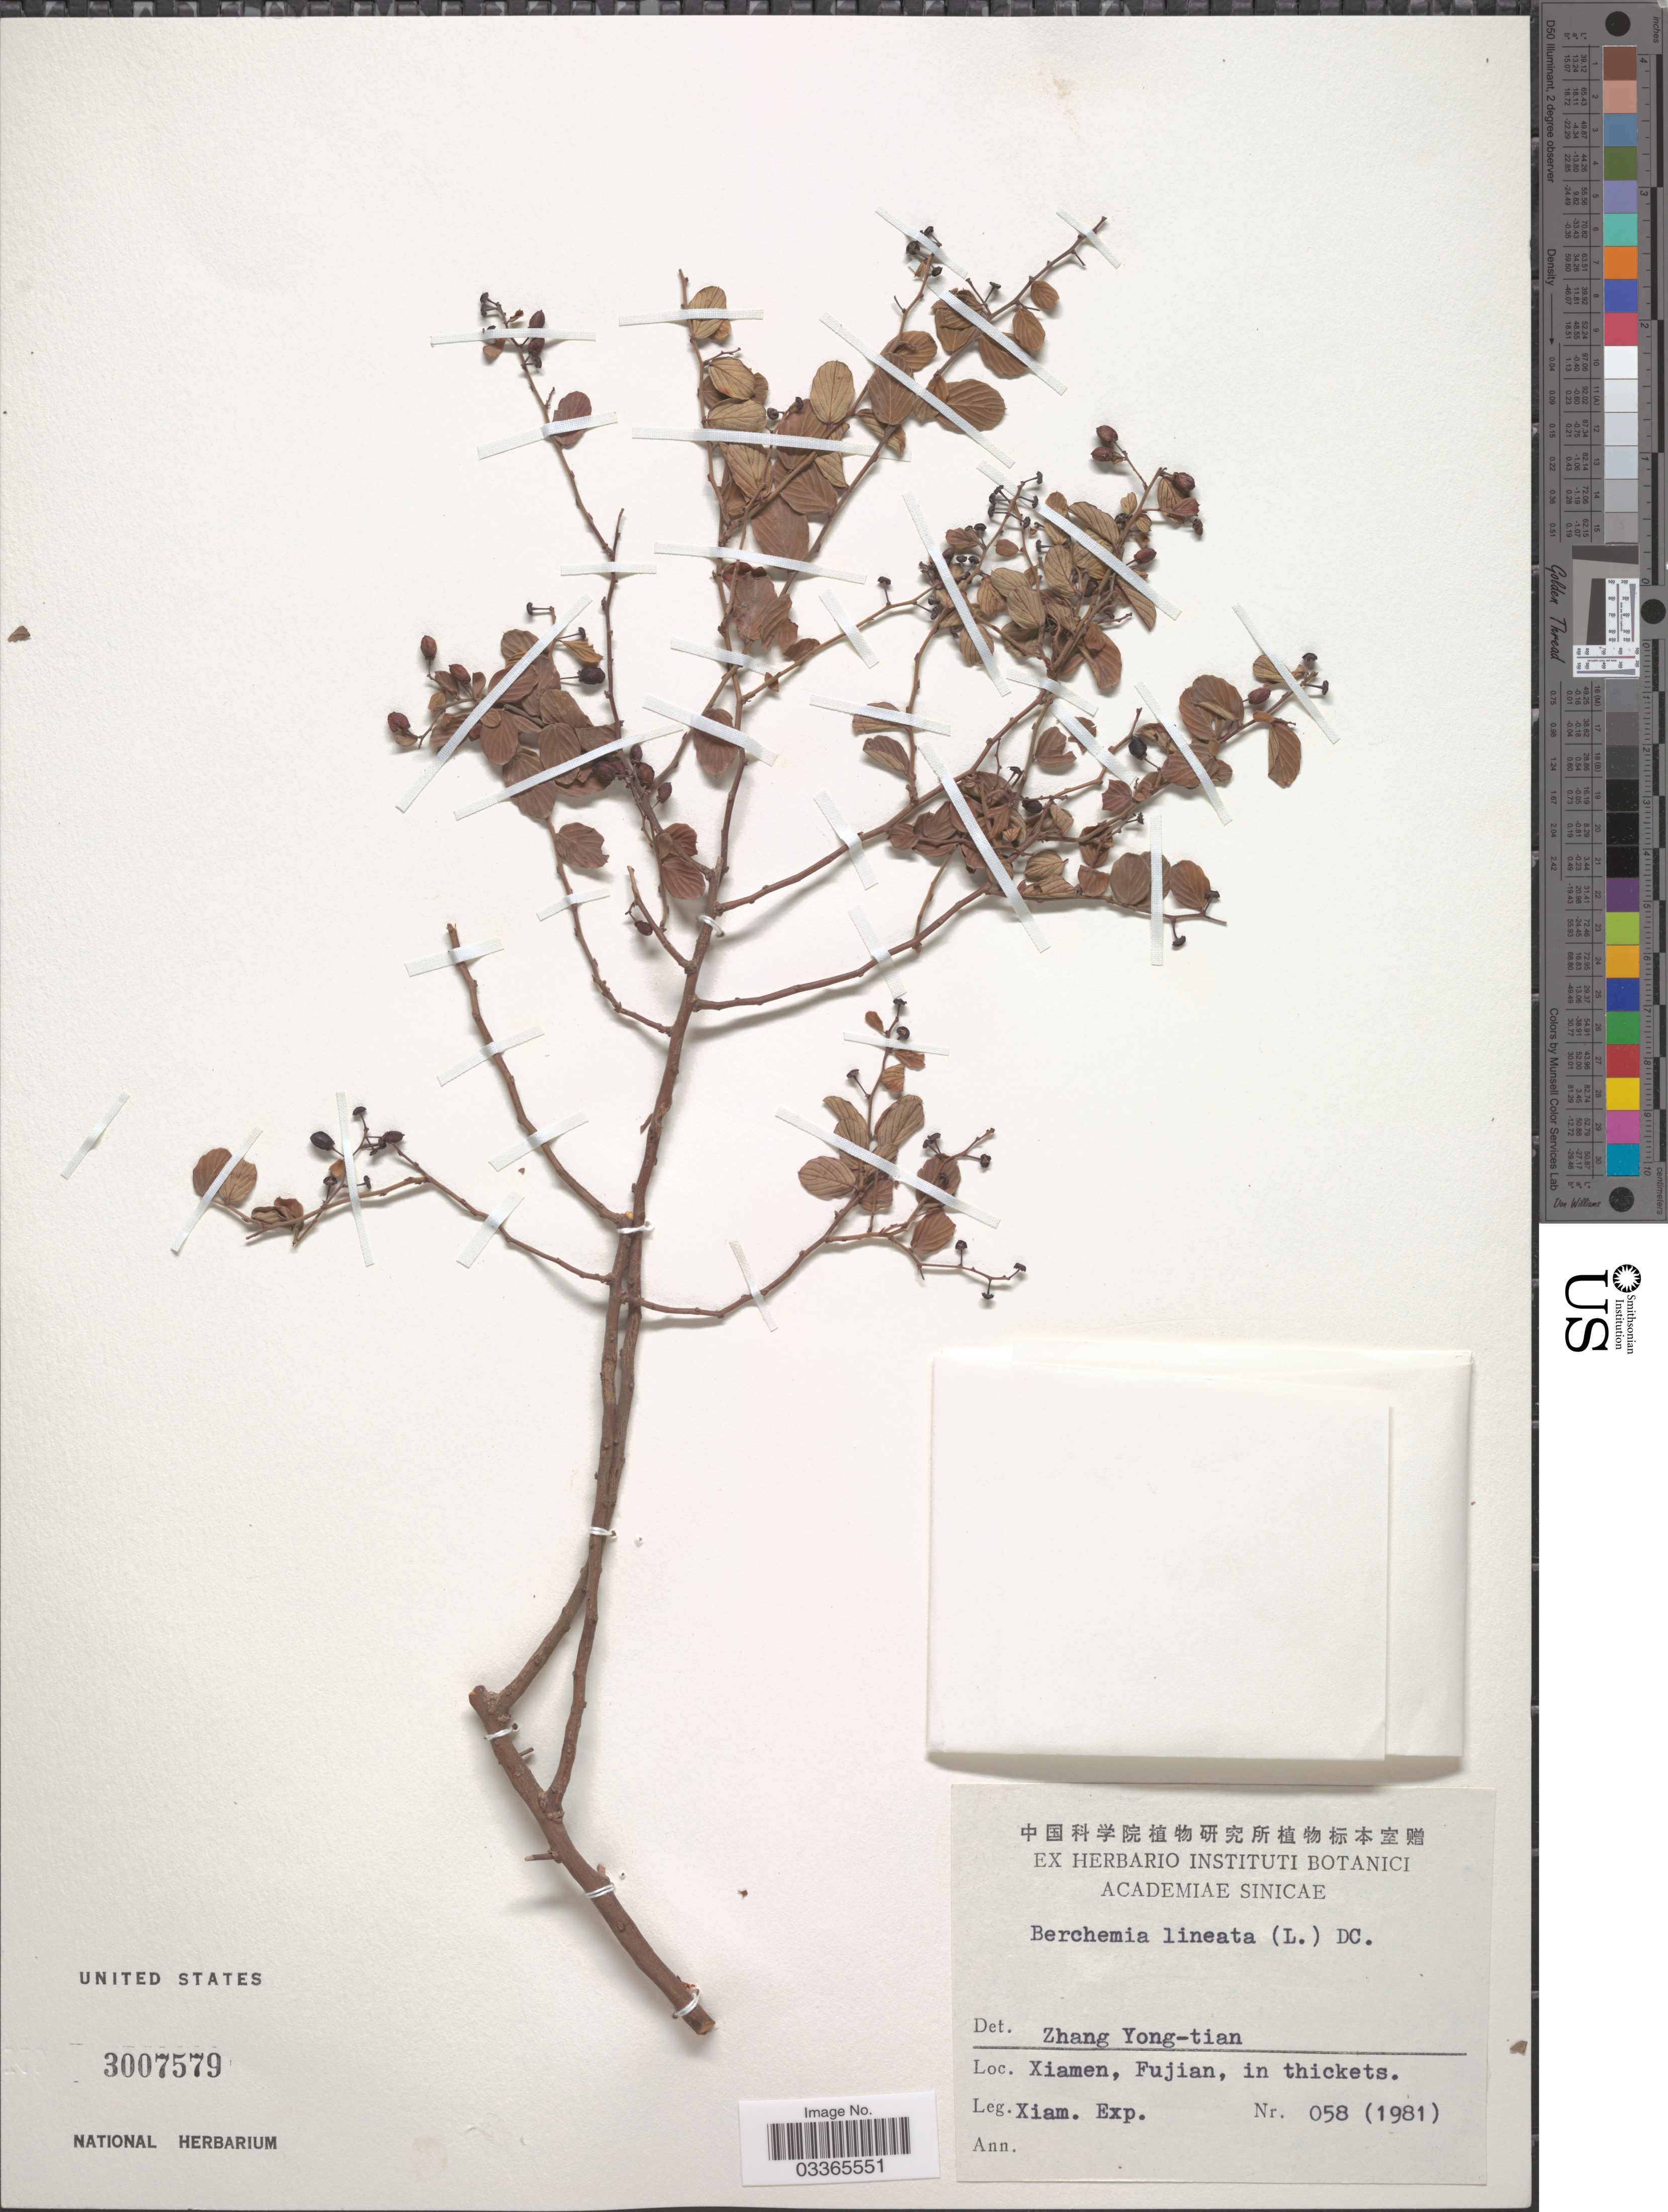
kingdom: Plantae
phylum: Tracheophyta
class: Magnoliopsida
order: Rosales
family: Rhamnaceae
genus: Berchemia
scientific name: Berchemia lineata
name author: (L.) DC.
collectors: Xiamen Expedition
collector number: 058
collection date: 1981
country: China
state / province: Fujian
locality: Xiamen.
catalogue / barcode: US 3007579